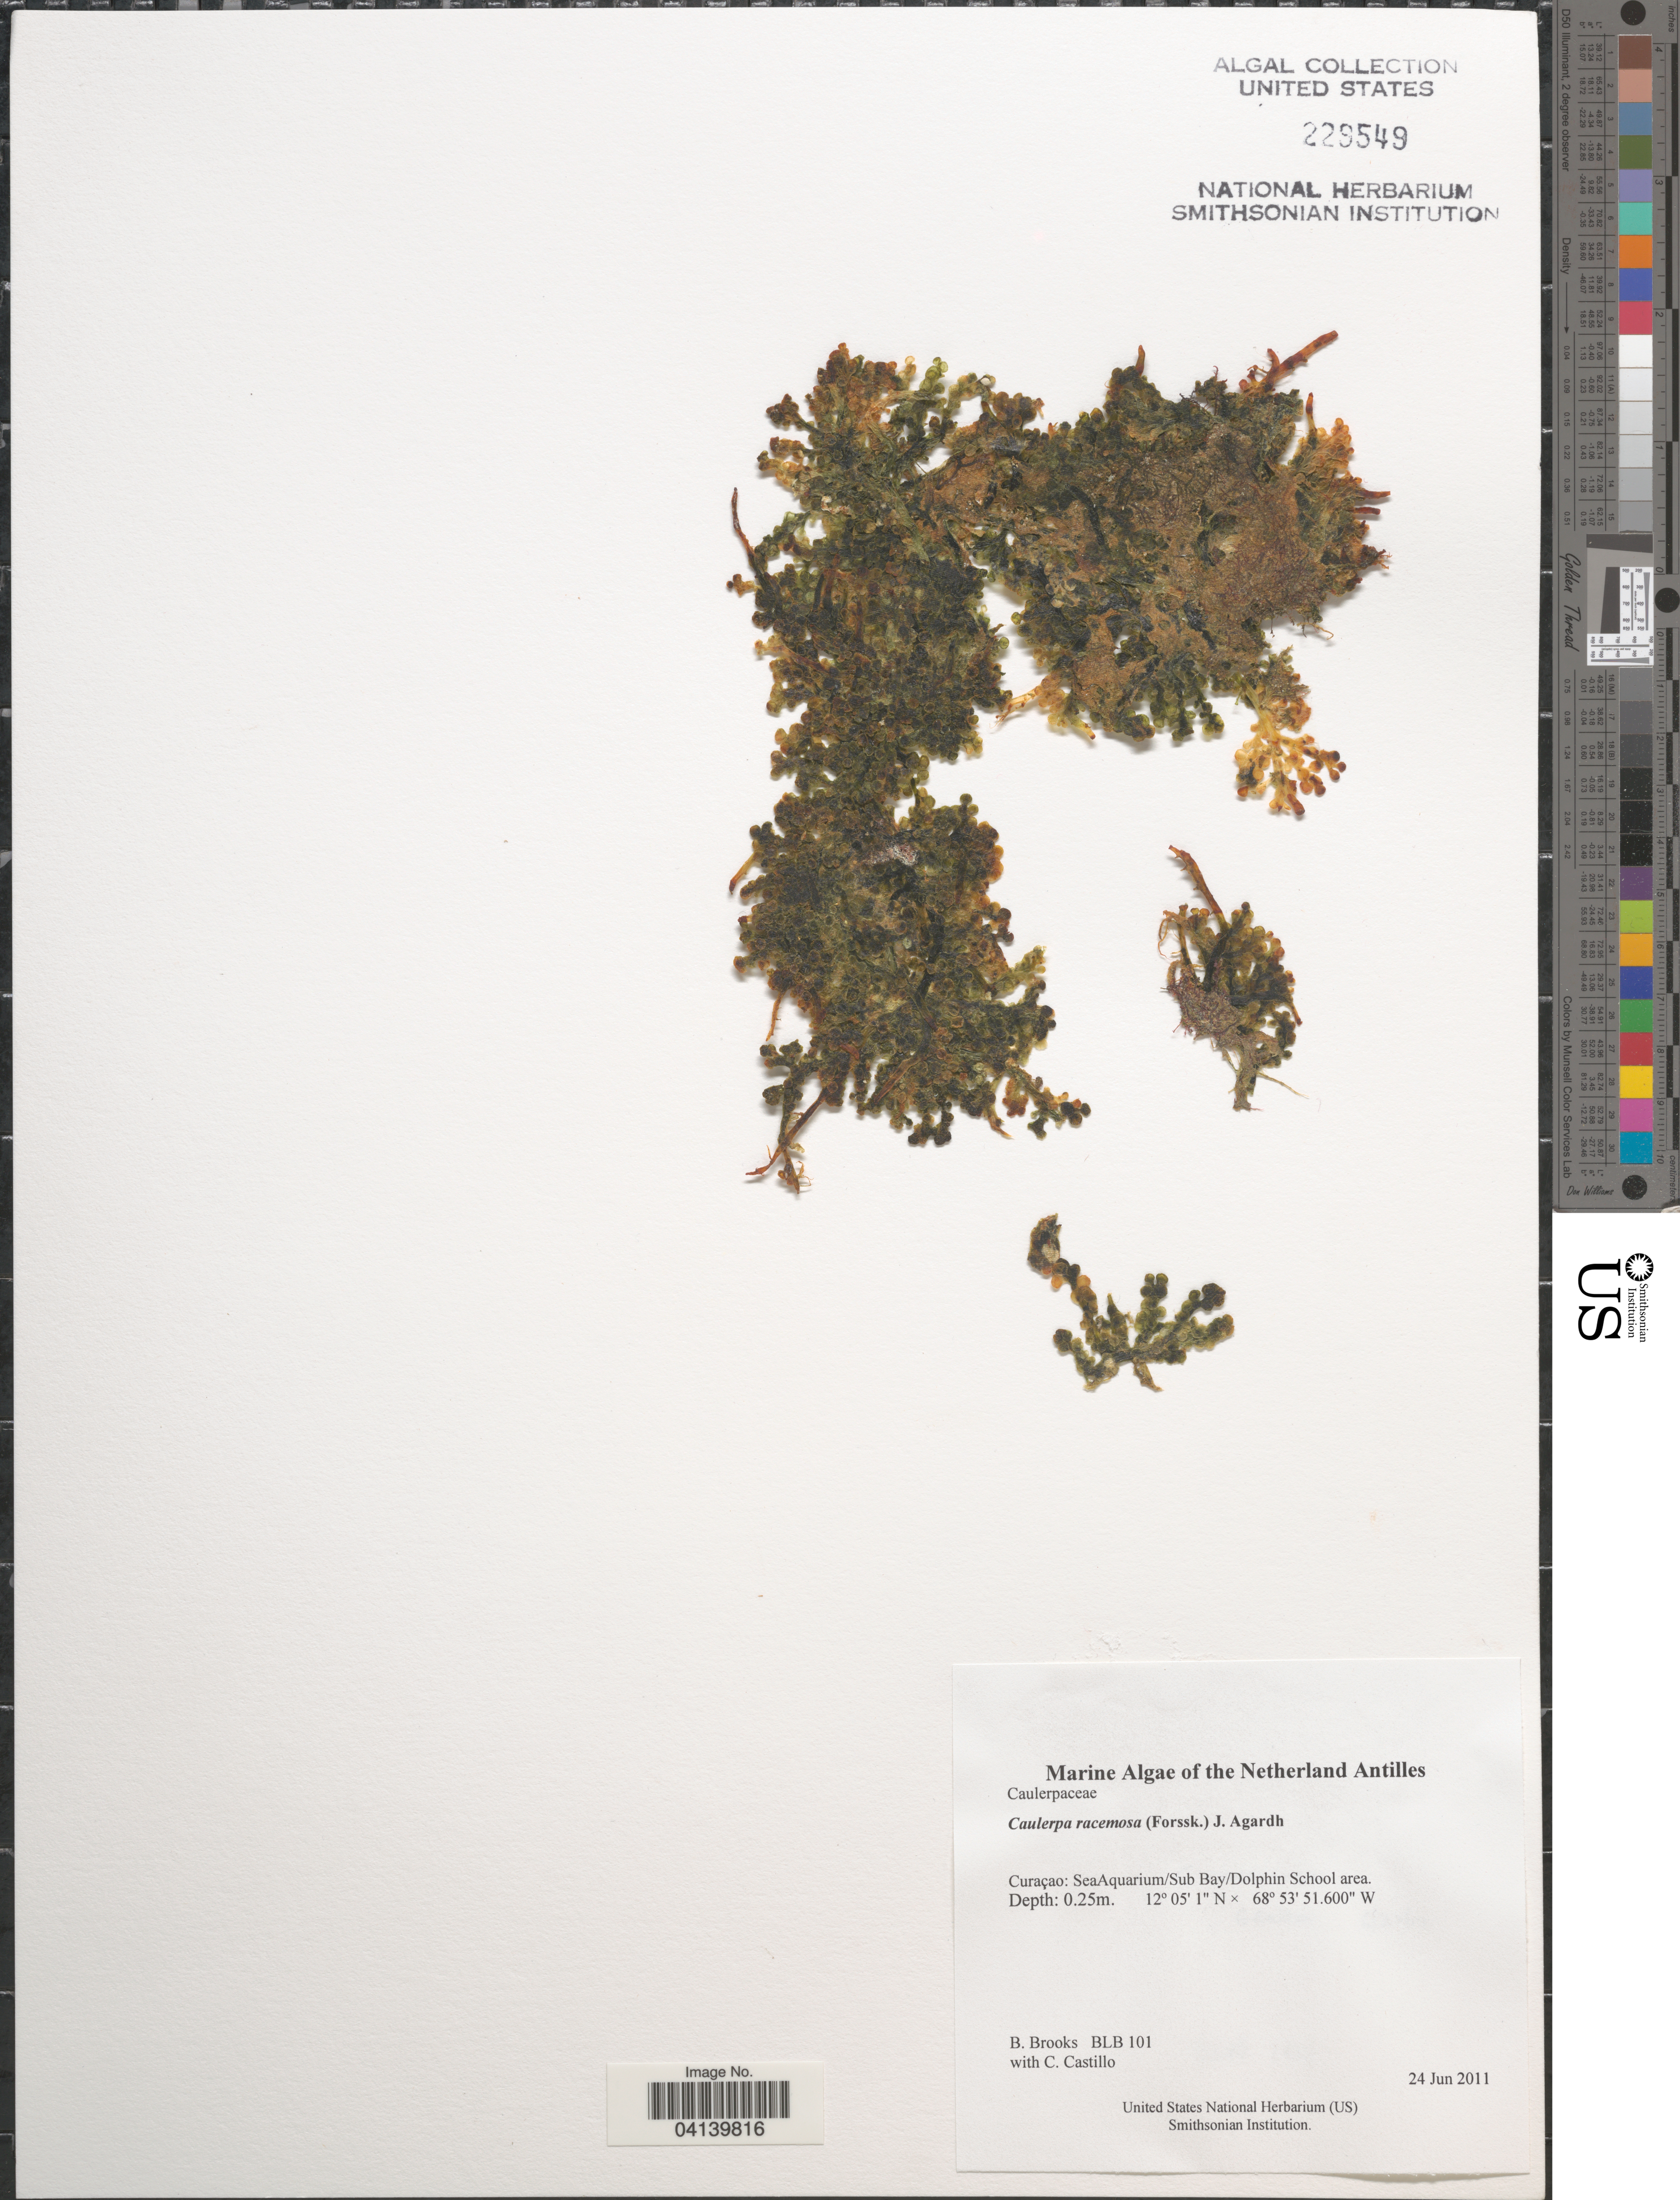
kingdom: Plantae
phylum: Chlorophyta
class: Ulvophyceae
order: Bryopsidales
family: Caulerpaceae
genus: Caulerpa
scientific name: Caulerpa racemosa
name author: (Forssk.) J. Agardh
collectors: B. Brooks & C. Castillo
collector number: BLB 101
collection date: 2011-06-24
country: Curaçao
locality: The Netherland Antilles. SeaAquarium/Sub Bay/Dolphin School area.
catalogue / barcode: US 229549